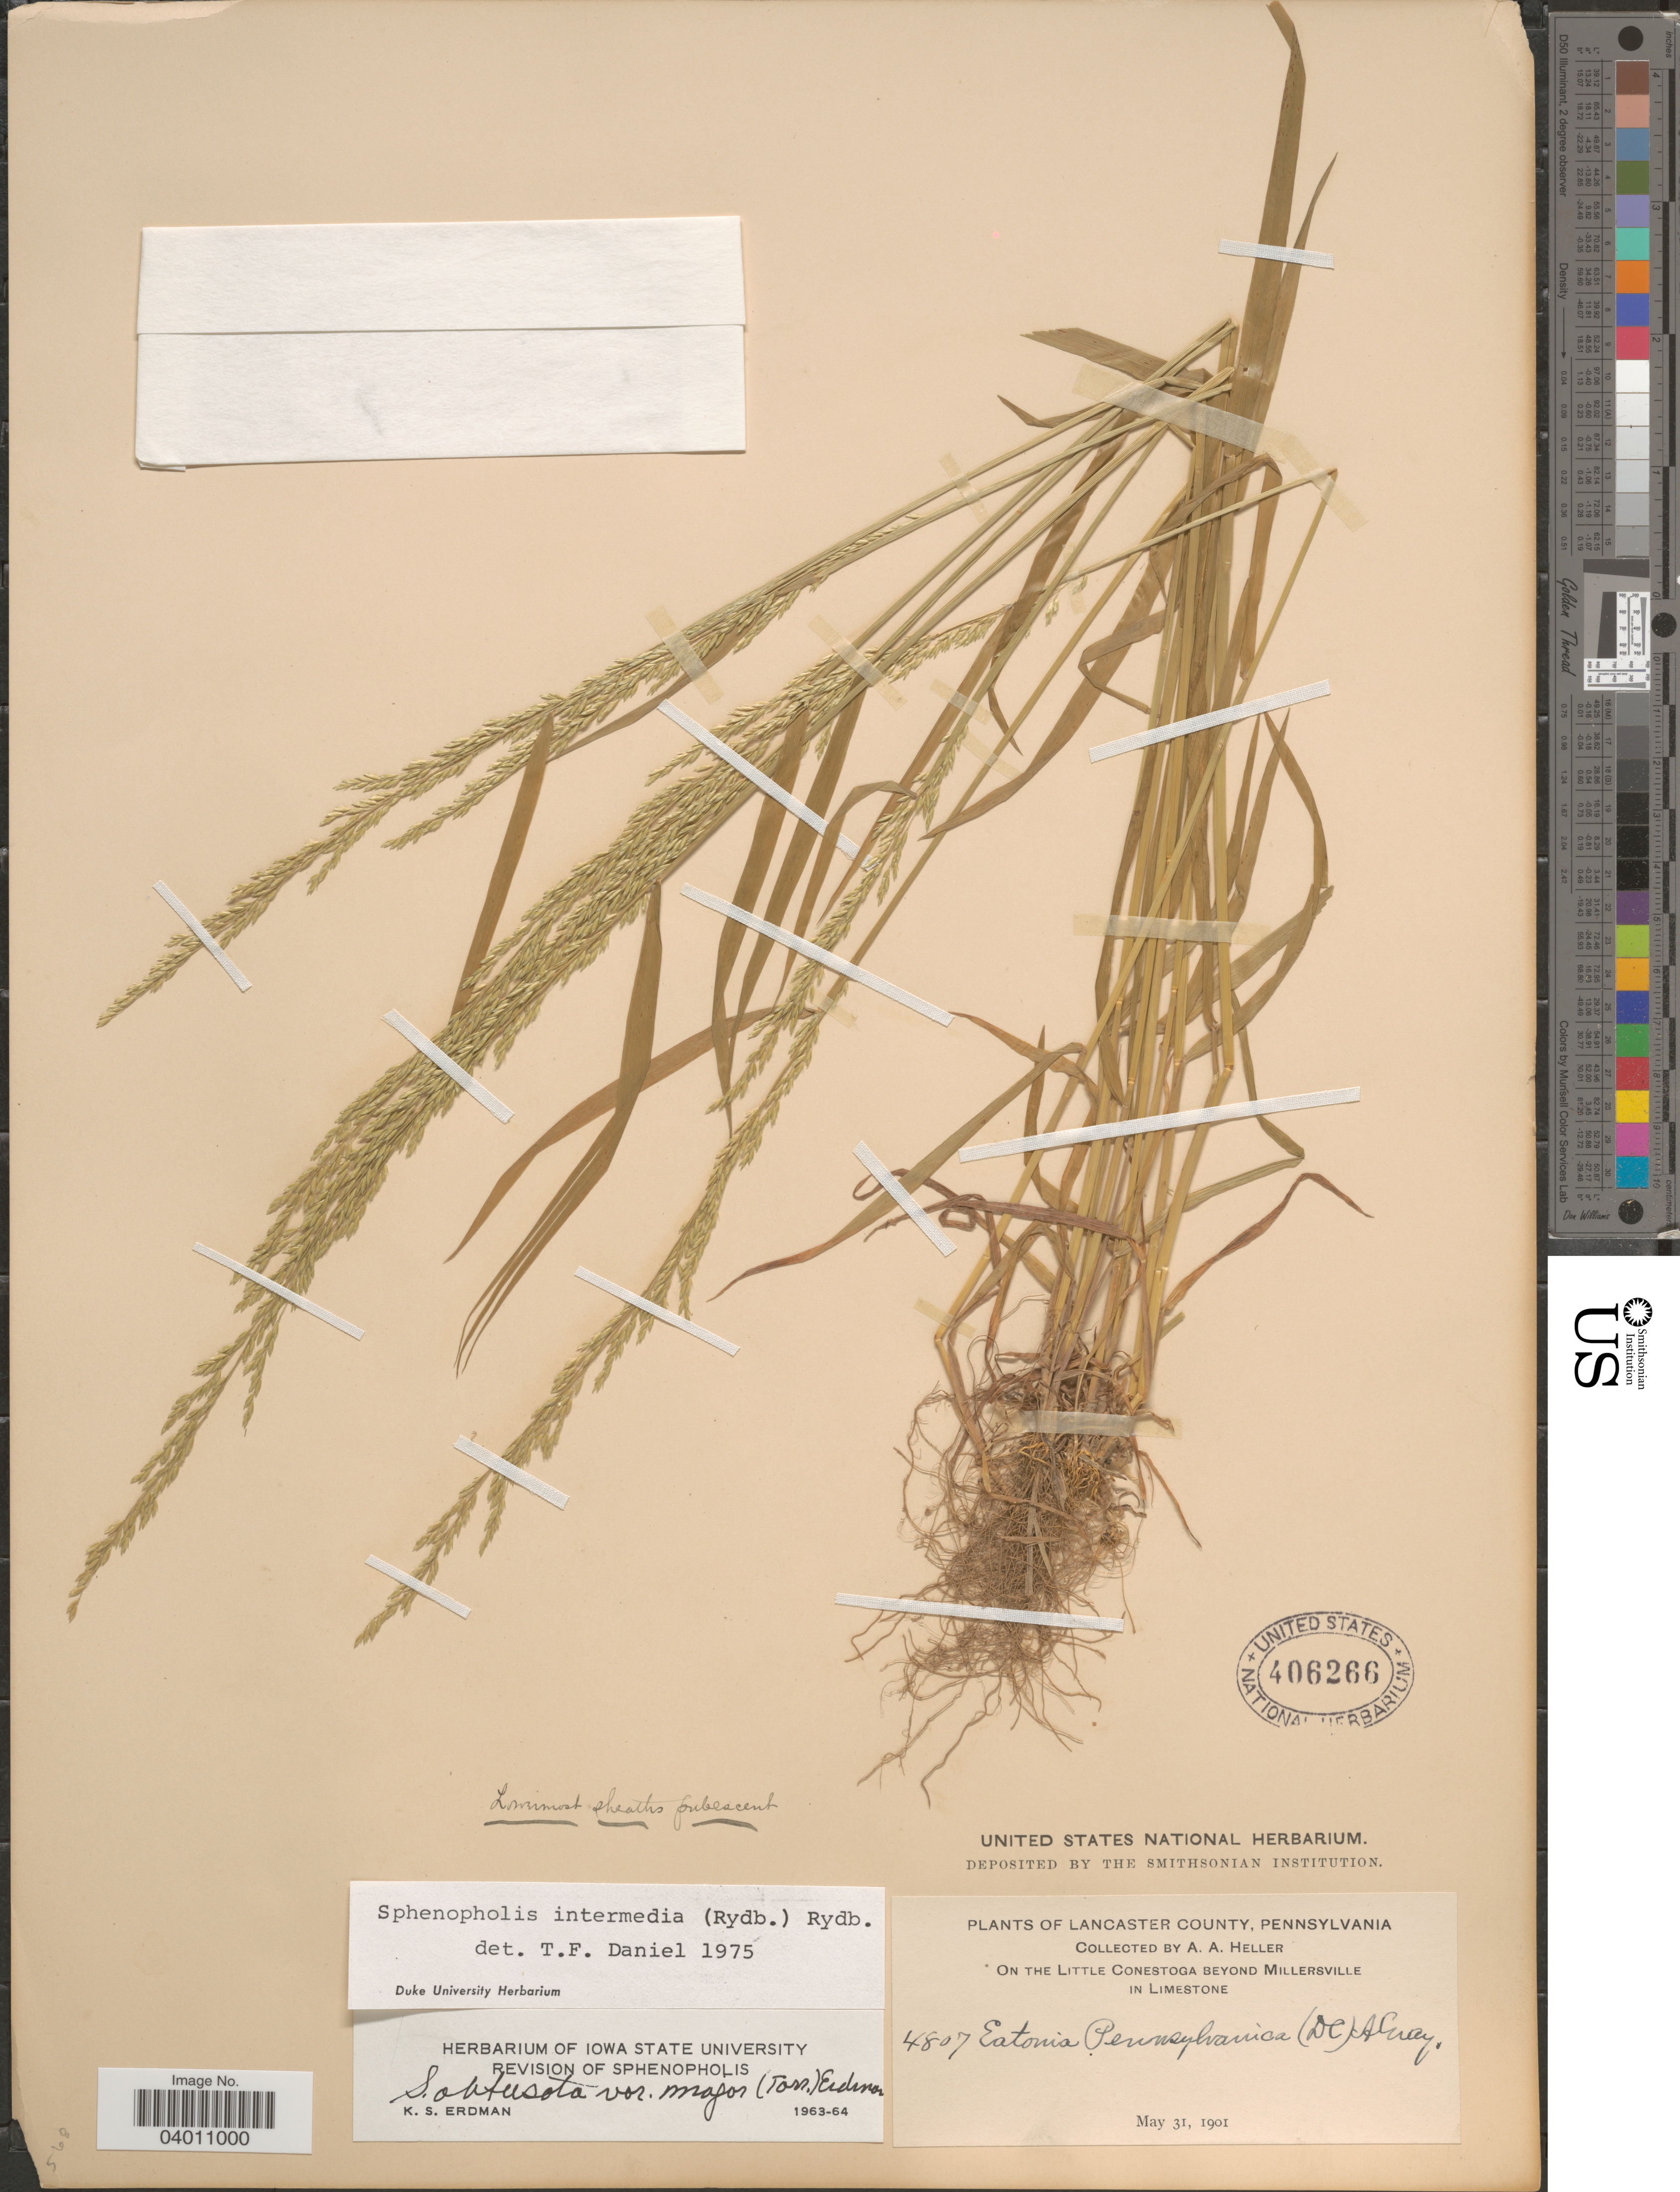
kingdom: Plantae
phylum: Tracheophyta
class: Liliopsida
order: Poales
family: Poaceae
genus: Sphenopholis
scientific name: Sphenopholis intermedia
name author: (Rydb.) Rydb.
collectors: A. A. Heller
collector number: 4807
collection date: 1901-05-31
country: United States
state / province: Pennsylvania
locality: Lancaster County. On the Little Conestoga beyond Millersville in limestone.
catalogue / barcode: US 406266